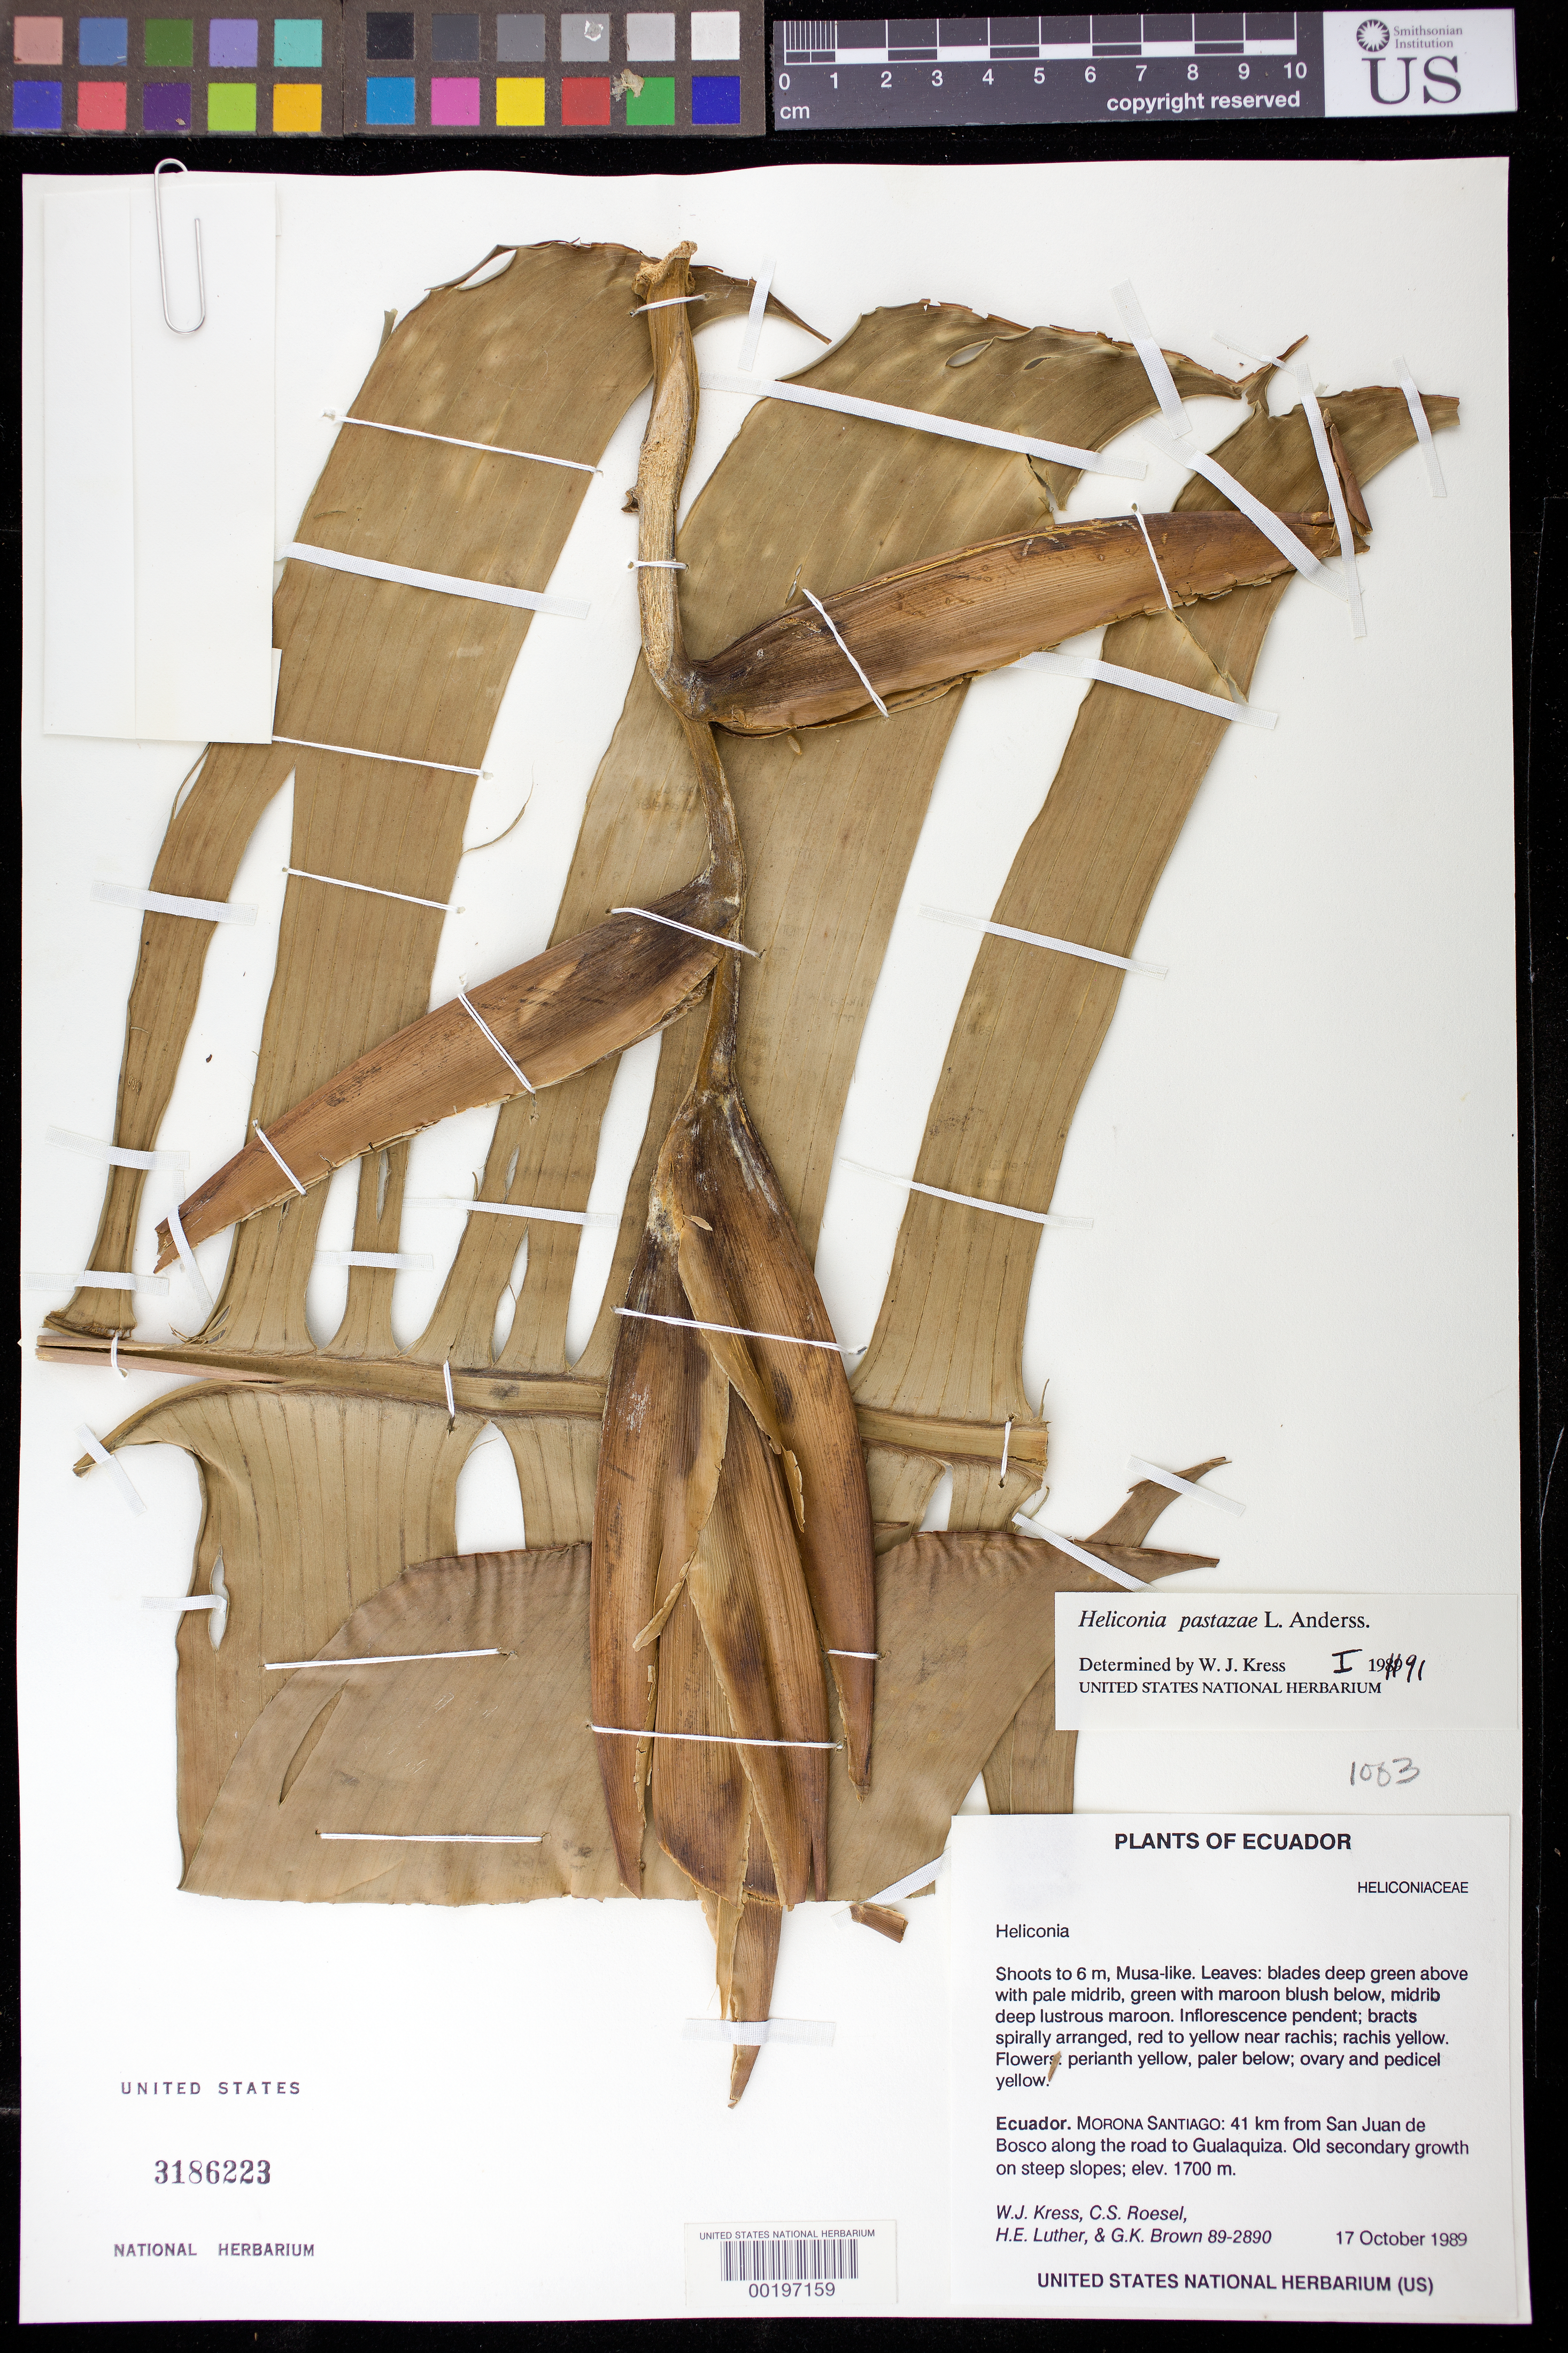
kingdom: Plantae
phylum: Tracheophyta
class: Liliopsida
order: Zingiberales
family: Heliconiaceae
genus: Heliconia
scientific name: Heliconia pastazae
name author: L. Andersson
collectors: W. J. Kress, C. S. Roesel, Harry E. Luther & G. K. Brown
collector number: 89-2890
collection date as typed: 17 Oct 1989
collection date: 1989-10-17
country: Ecuador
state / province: Morona-Santiago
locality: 41 km from San Juan de bosco along the road to Gualaquiza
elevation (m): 1700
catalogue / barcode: US 3186223